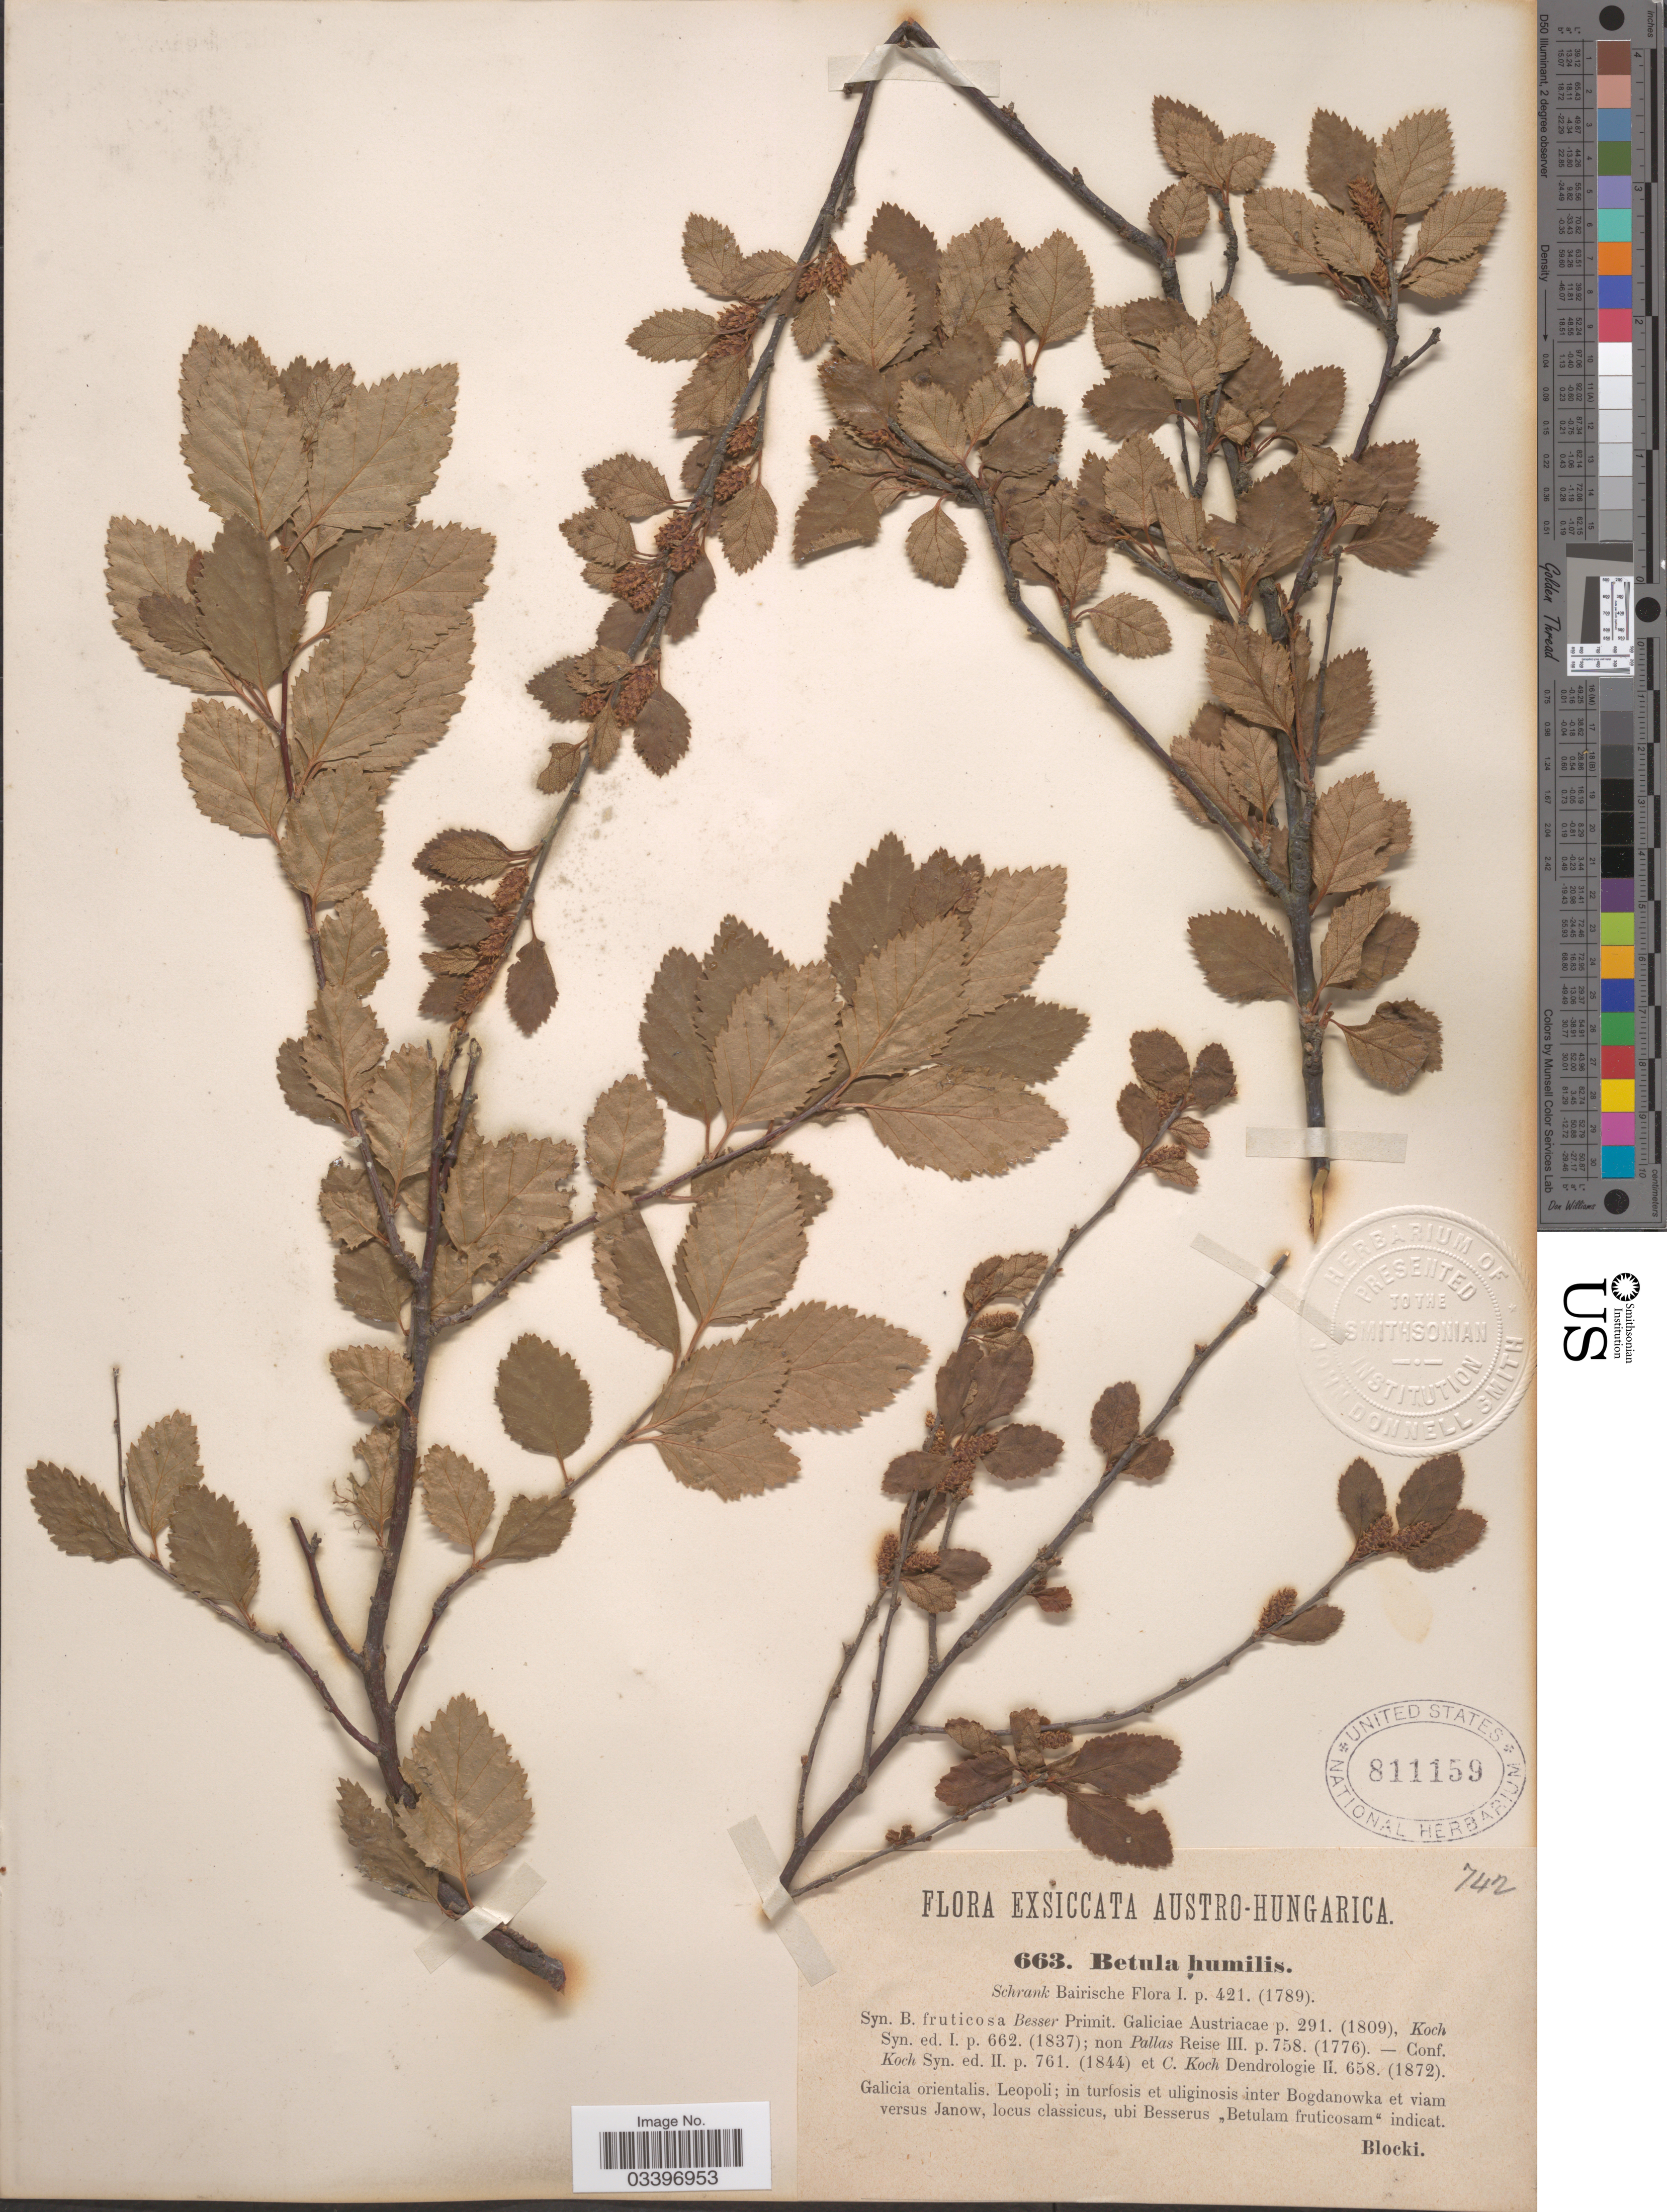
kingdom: Plantae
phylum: Tracheophyta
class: Magnoliopsida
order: Fagales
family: Betulaceae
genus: Betula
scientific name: Betula humilis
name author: Schrank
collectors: Blocki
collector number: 663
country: Spain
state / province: Galicia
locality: Galicia orientalis. Leopoli; in turfosis et uliginosis inter Bogdanowka et viam versus Janow.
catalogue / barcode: US 811159